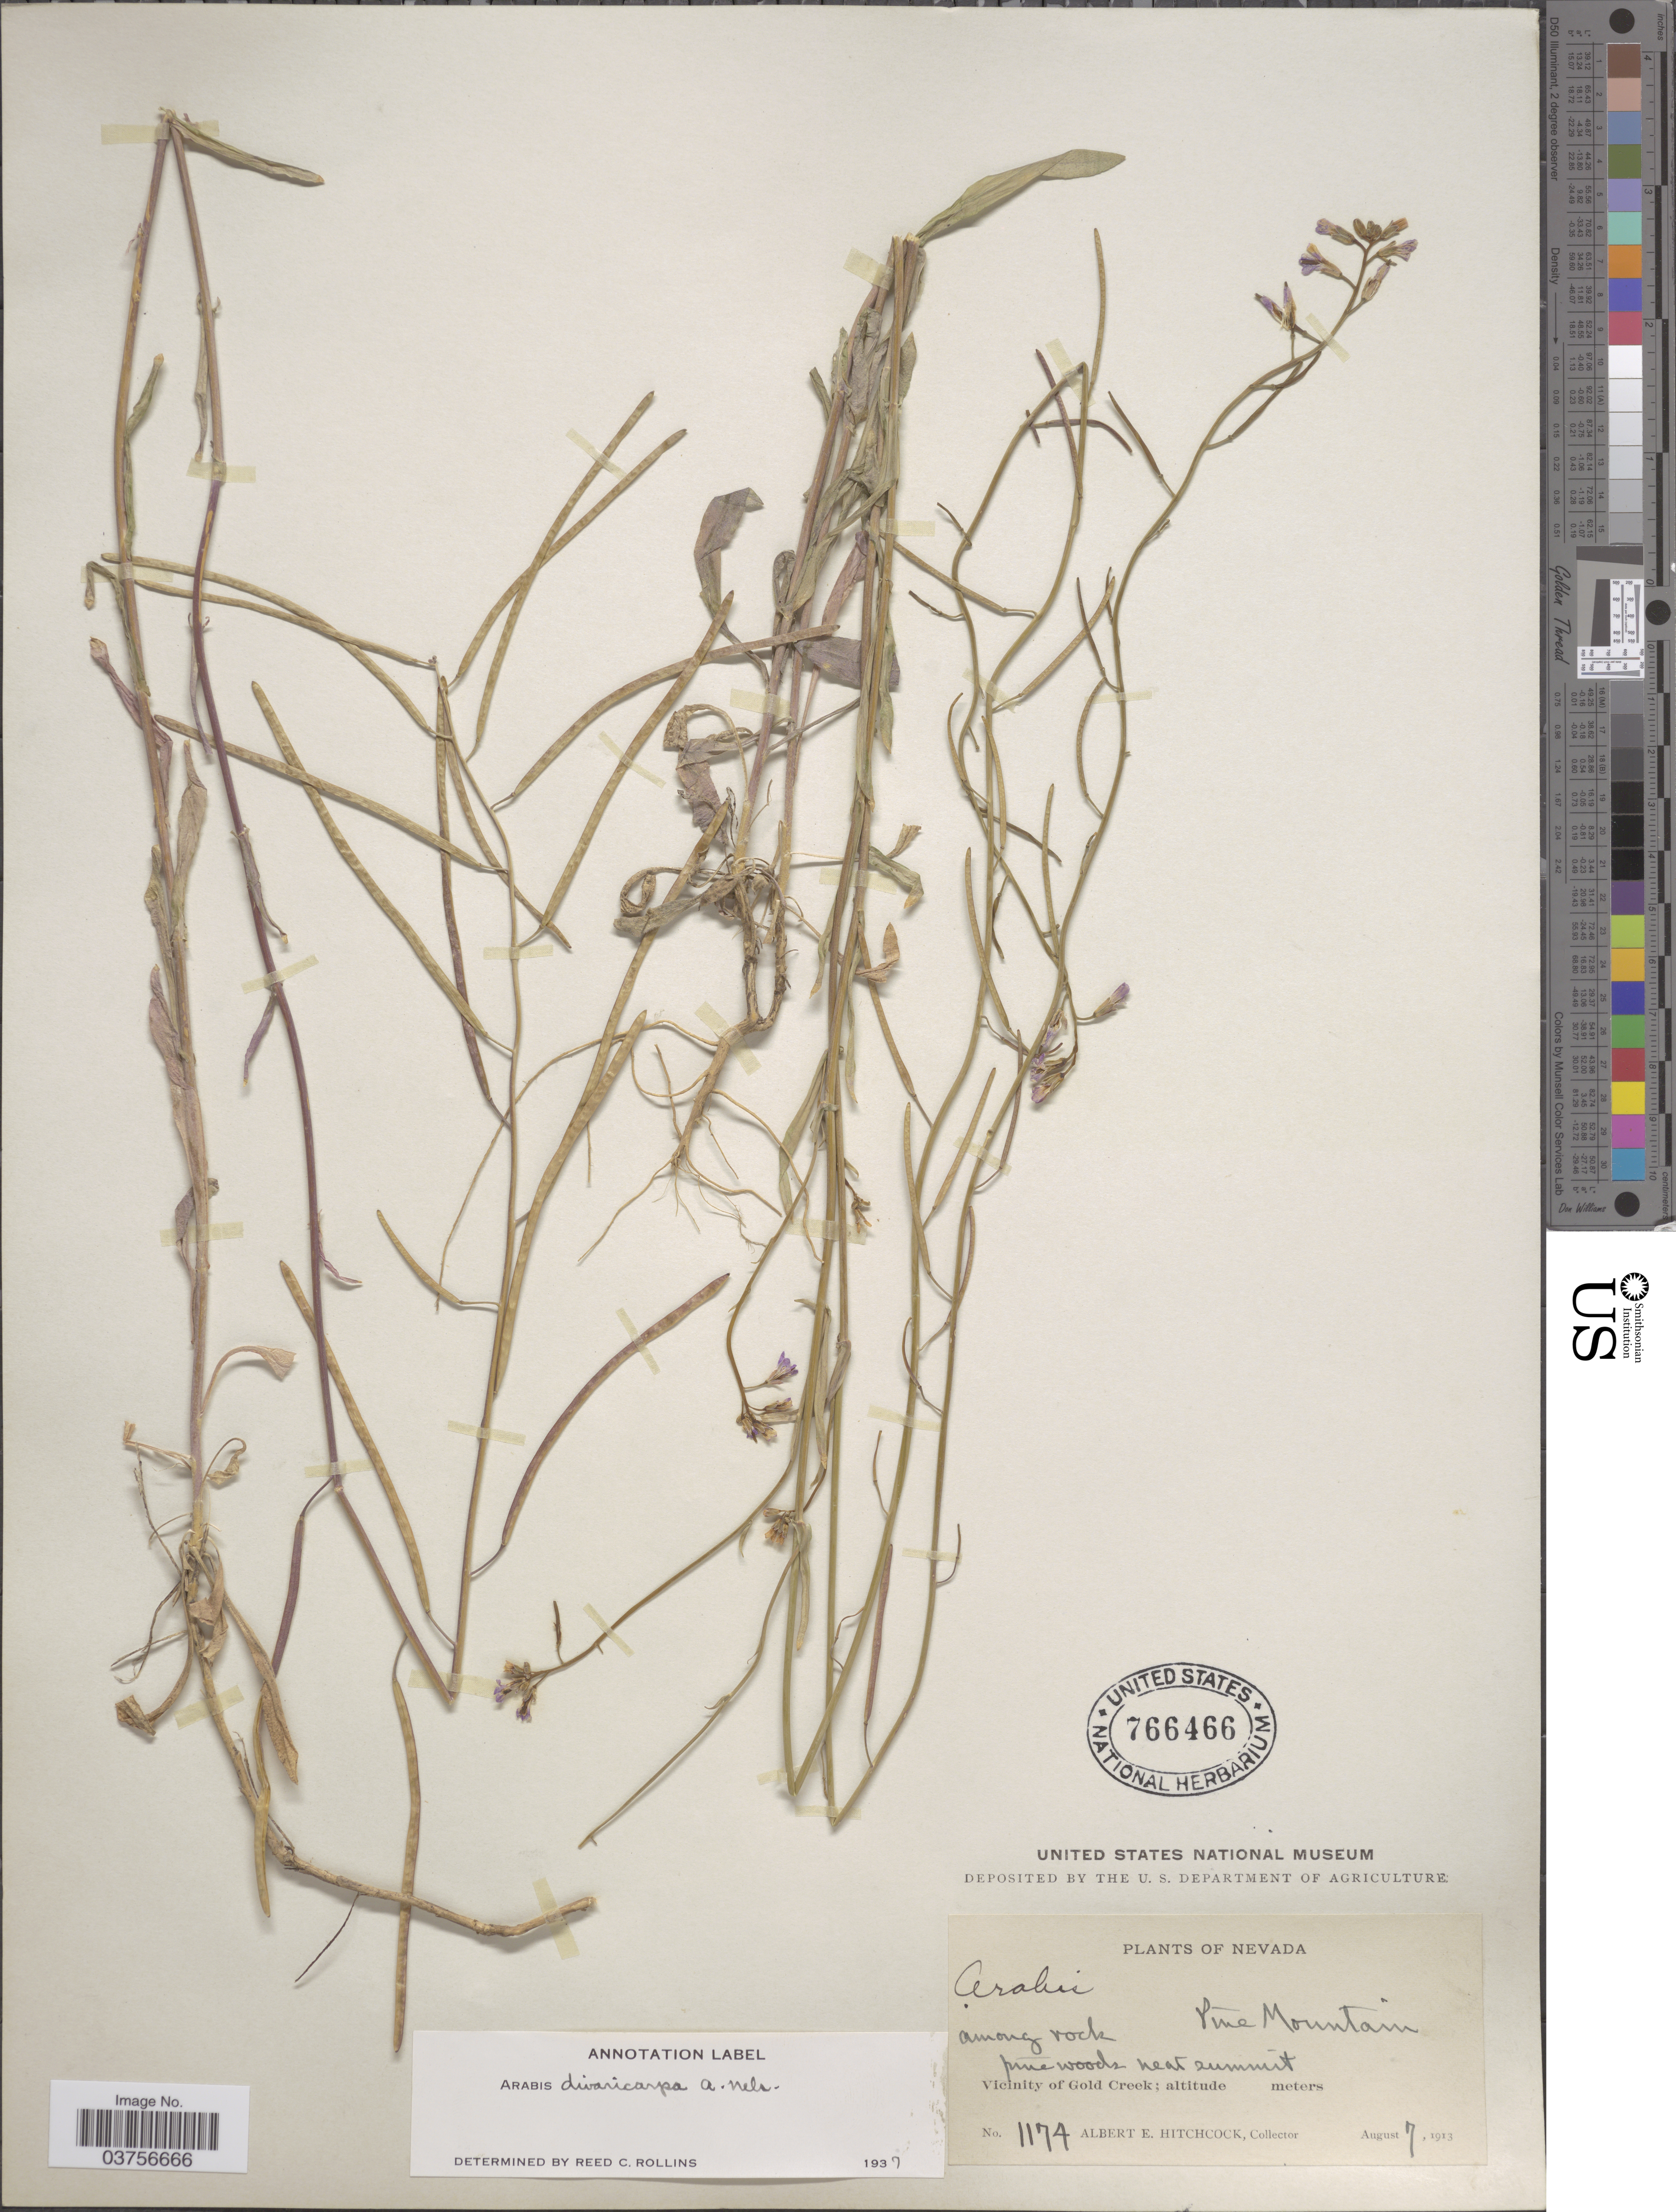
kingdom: Plantae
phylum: Tracheophyta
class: Magnoliopsida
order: Brassicales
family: Brassicaceae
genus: Arabis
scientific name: Arabis divaricarpa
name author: A. Nelson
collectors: A. Hitchcock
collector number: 1174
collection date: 1913-08-07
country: United States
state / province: Nevada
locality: Pine Mountain. Pine woods near summit. Vicinity of Gold Creek.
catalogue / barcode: US 766466